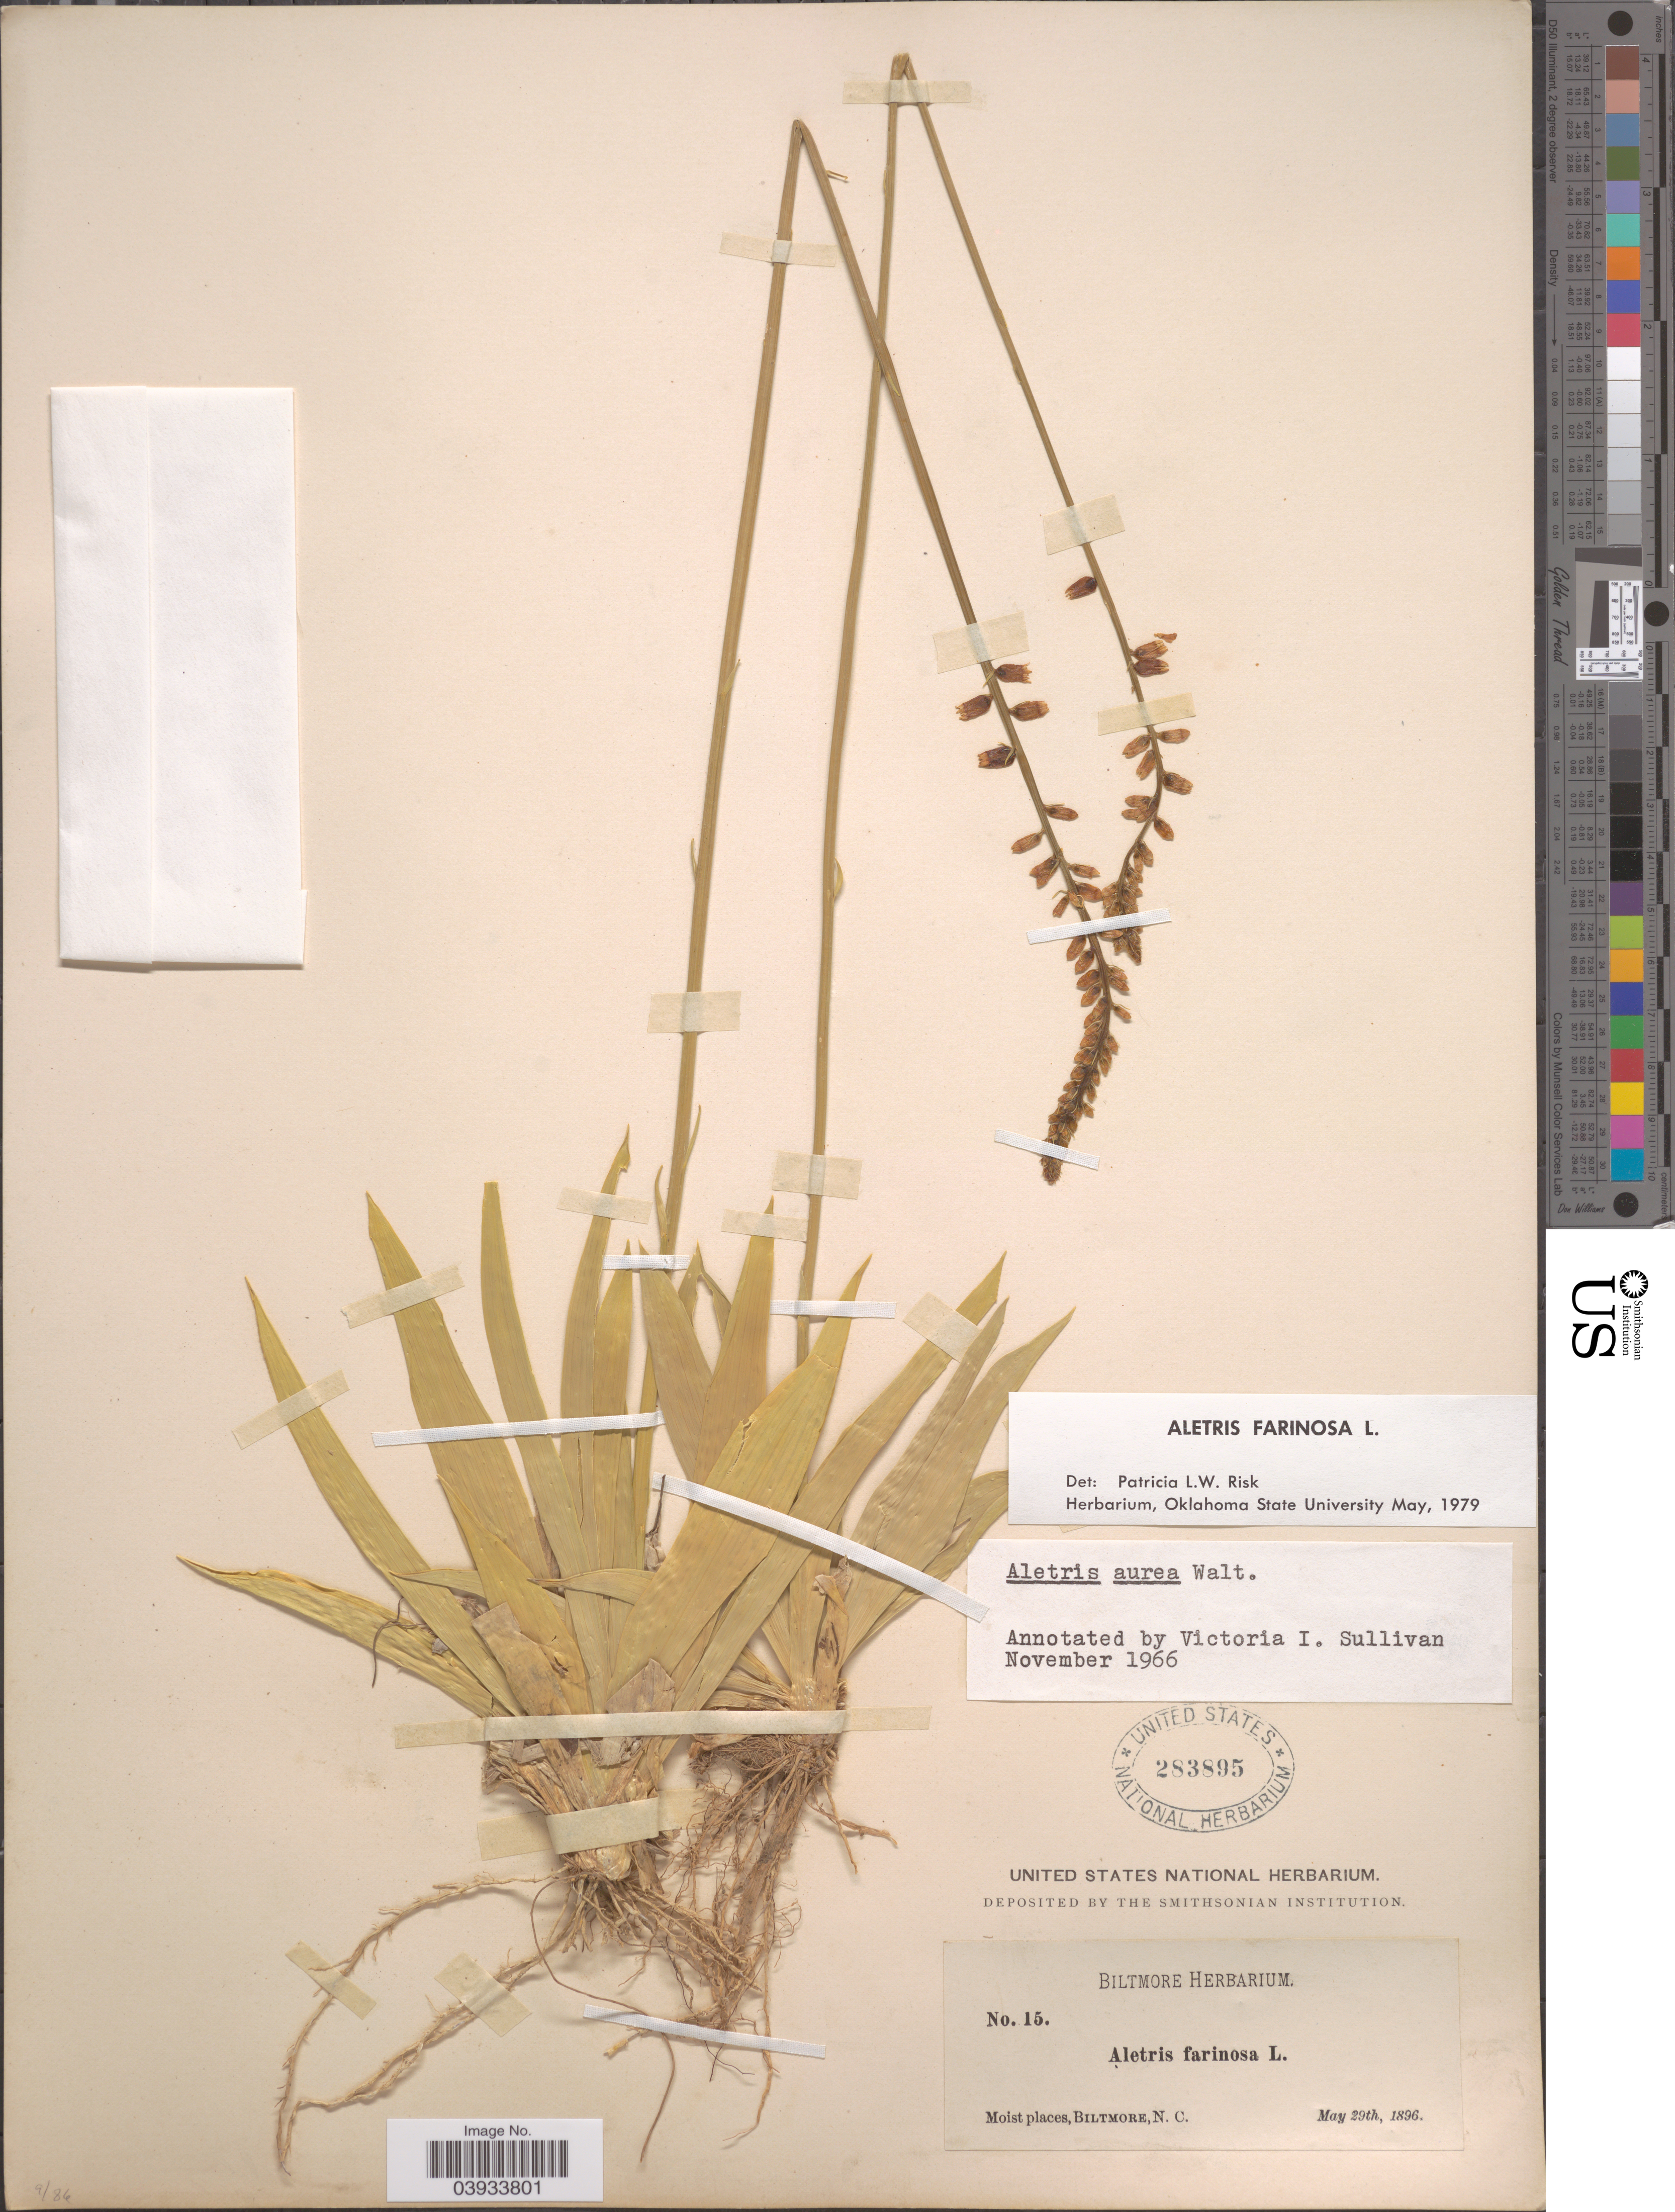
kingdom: Plantae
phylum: Tracheophyta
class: Liliopsida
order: Dioscoreales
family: Nartheciaceae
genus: Aletris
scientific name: Aletris farinosa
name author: L.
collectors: ex herb. Biltmore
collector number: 15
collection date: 1896-05-29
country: United States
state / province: North Carolina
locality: Biltmore.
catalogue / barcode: US 283895